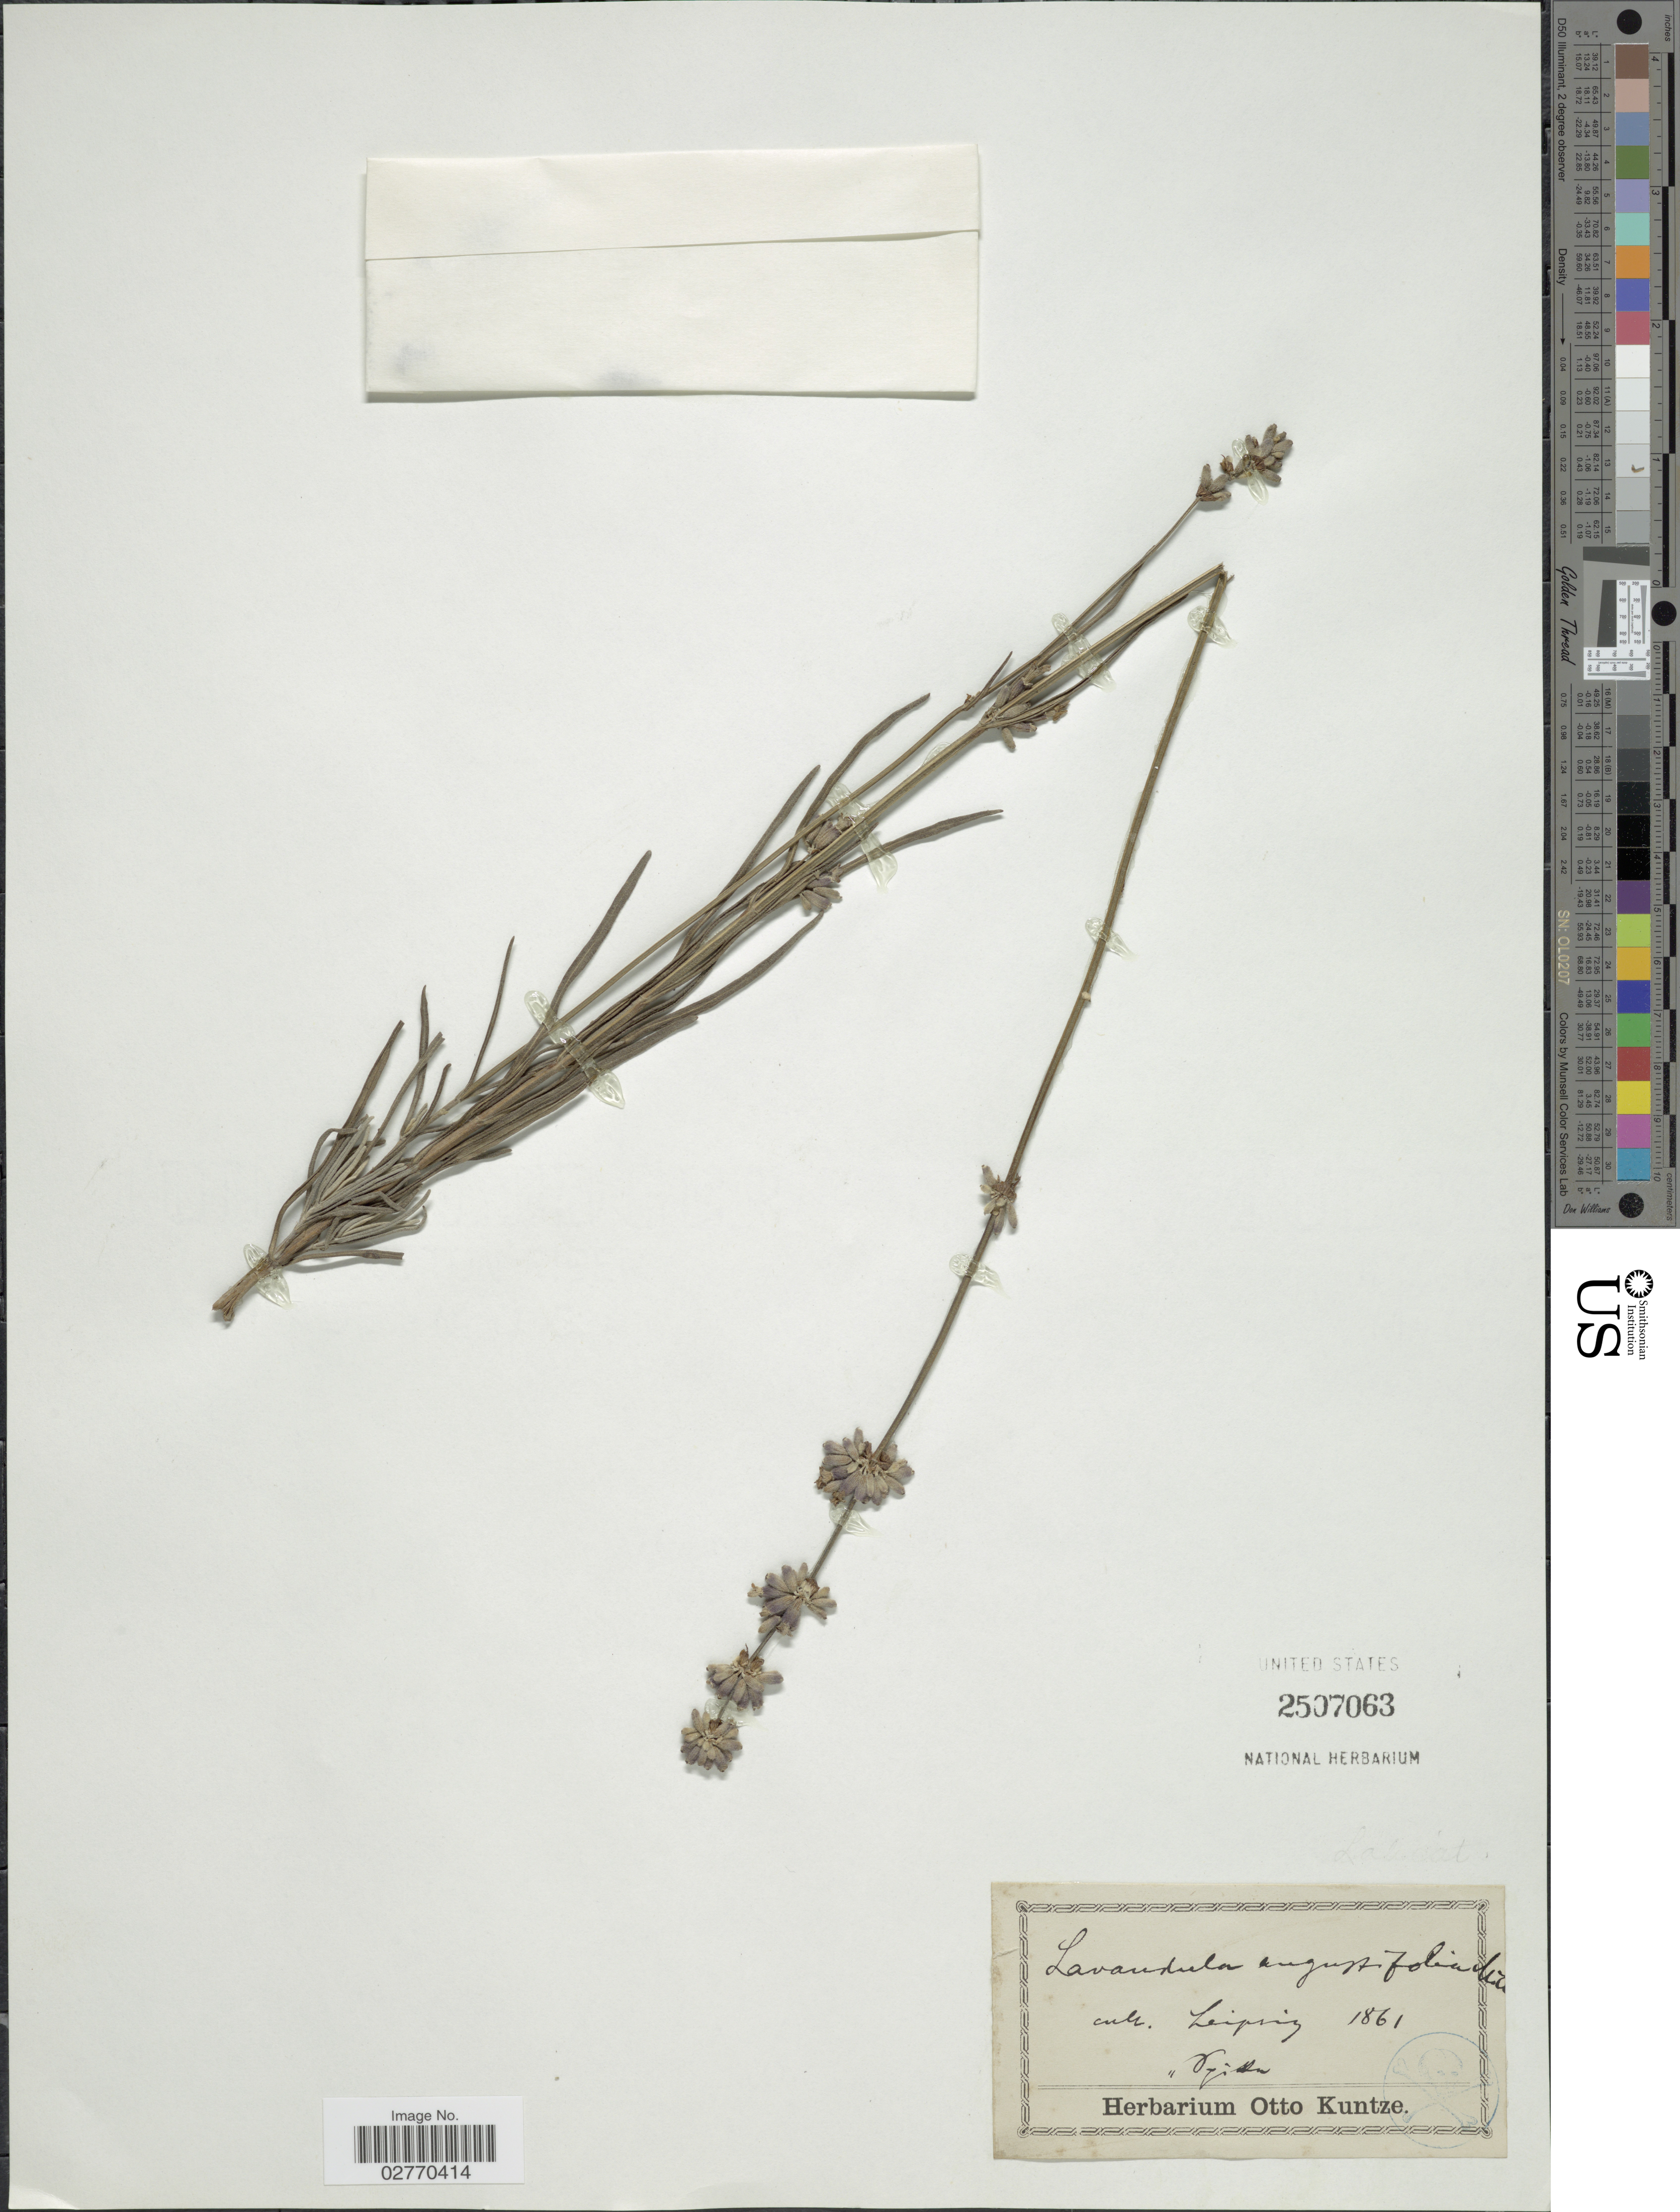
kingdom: Plantae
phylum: Tracheophyta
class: Magnoliopsida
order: Lamiales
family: Lamiaceae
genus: Lavandula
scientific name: Lavandula angustifolia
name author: Mill.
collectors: ex herb. Otto Kuntze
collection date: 1861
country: Germany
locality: Leipzig.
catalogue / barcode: US 2507063